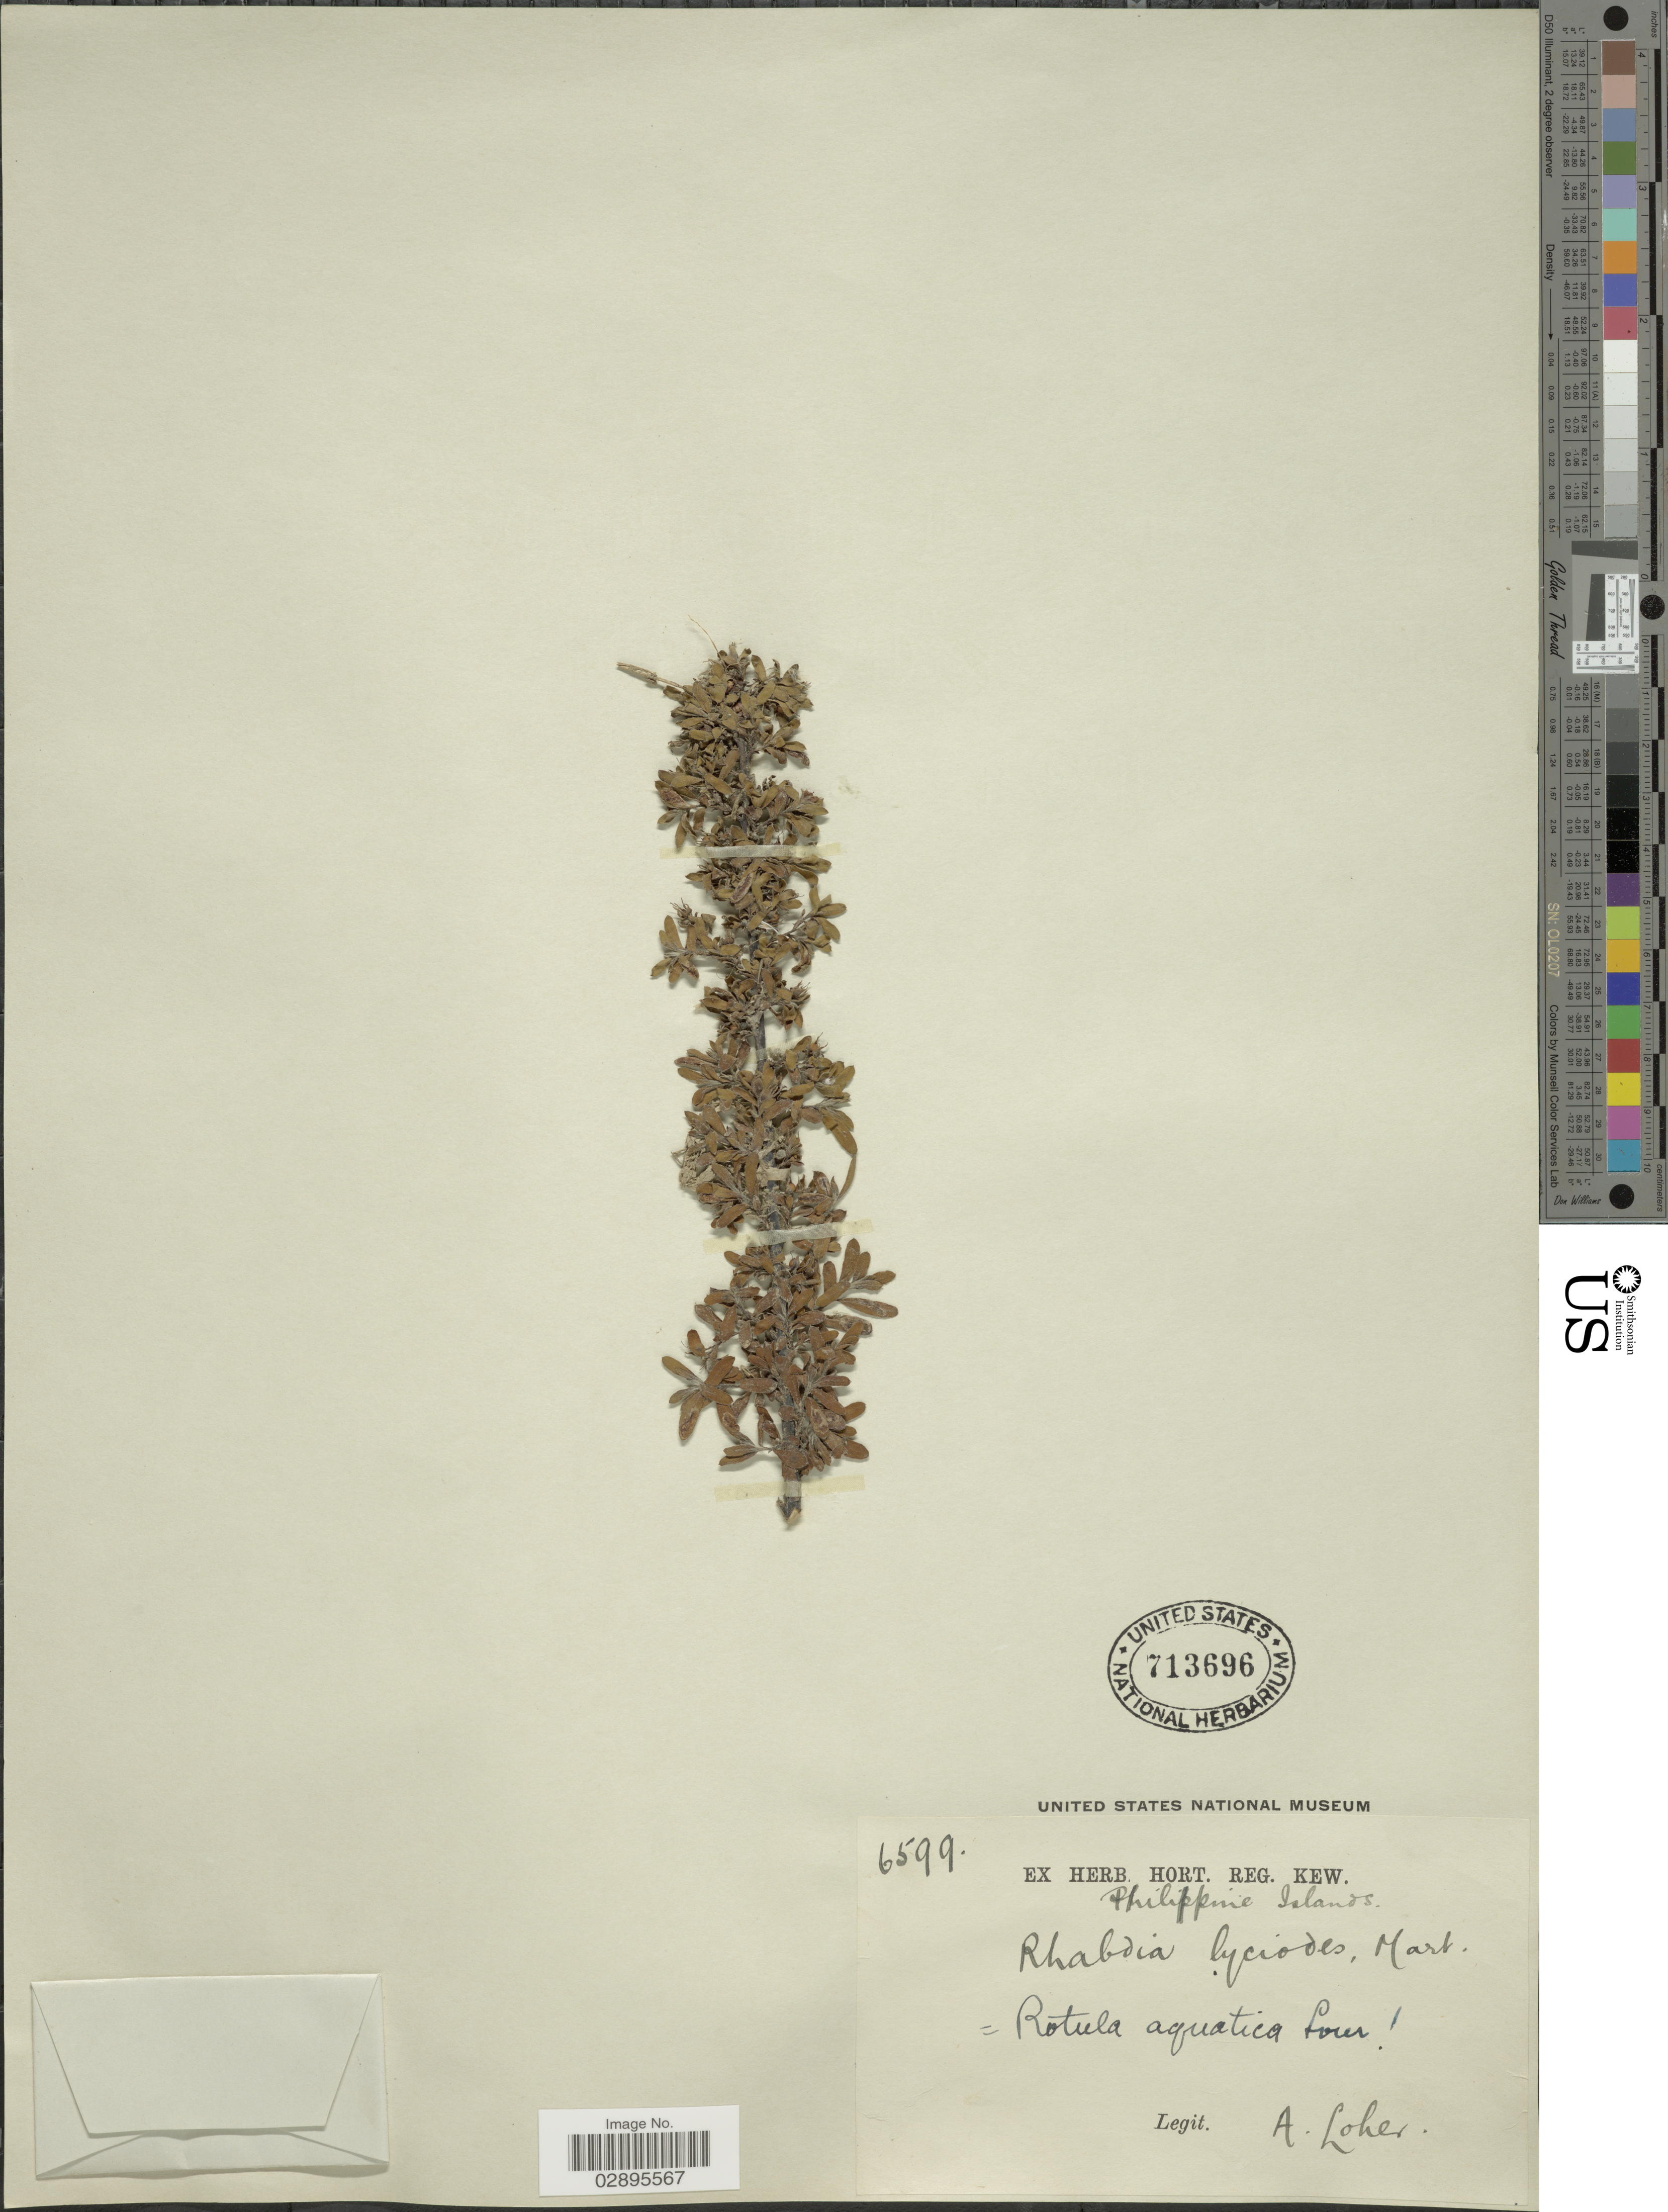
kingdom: Plantae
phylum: Tracheophyta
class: Magnoliopsida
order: Boraginales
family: Ehretiaceae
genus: Ehretia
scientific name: Ehretia aquatica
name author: (Lour.) Gottschling & Hilger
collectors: A. Loher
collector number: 6599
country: Philippines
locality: Philippine Islands.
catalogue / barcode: US 713696